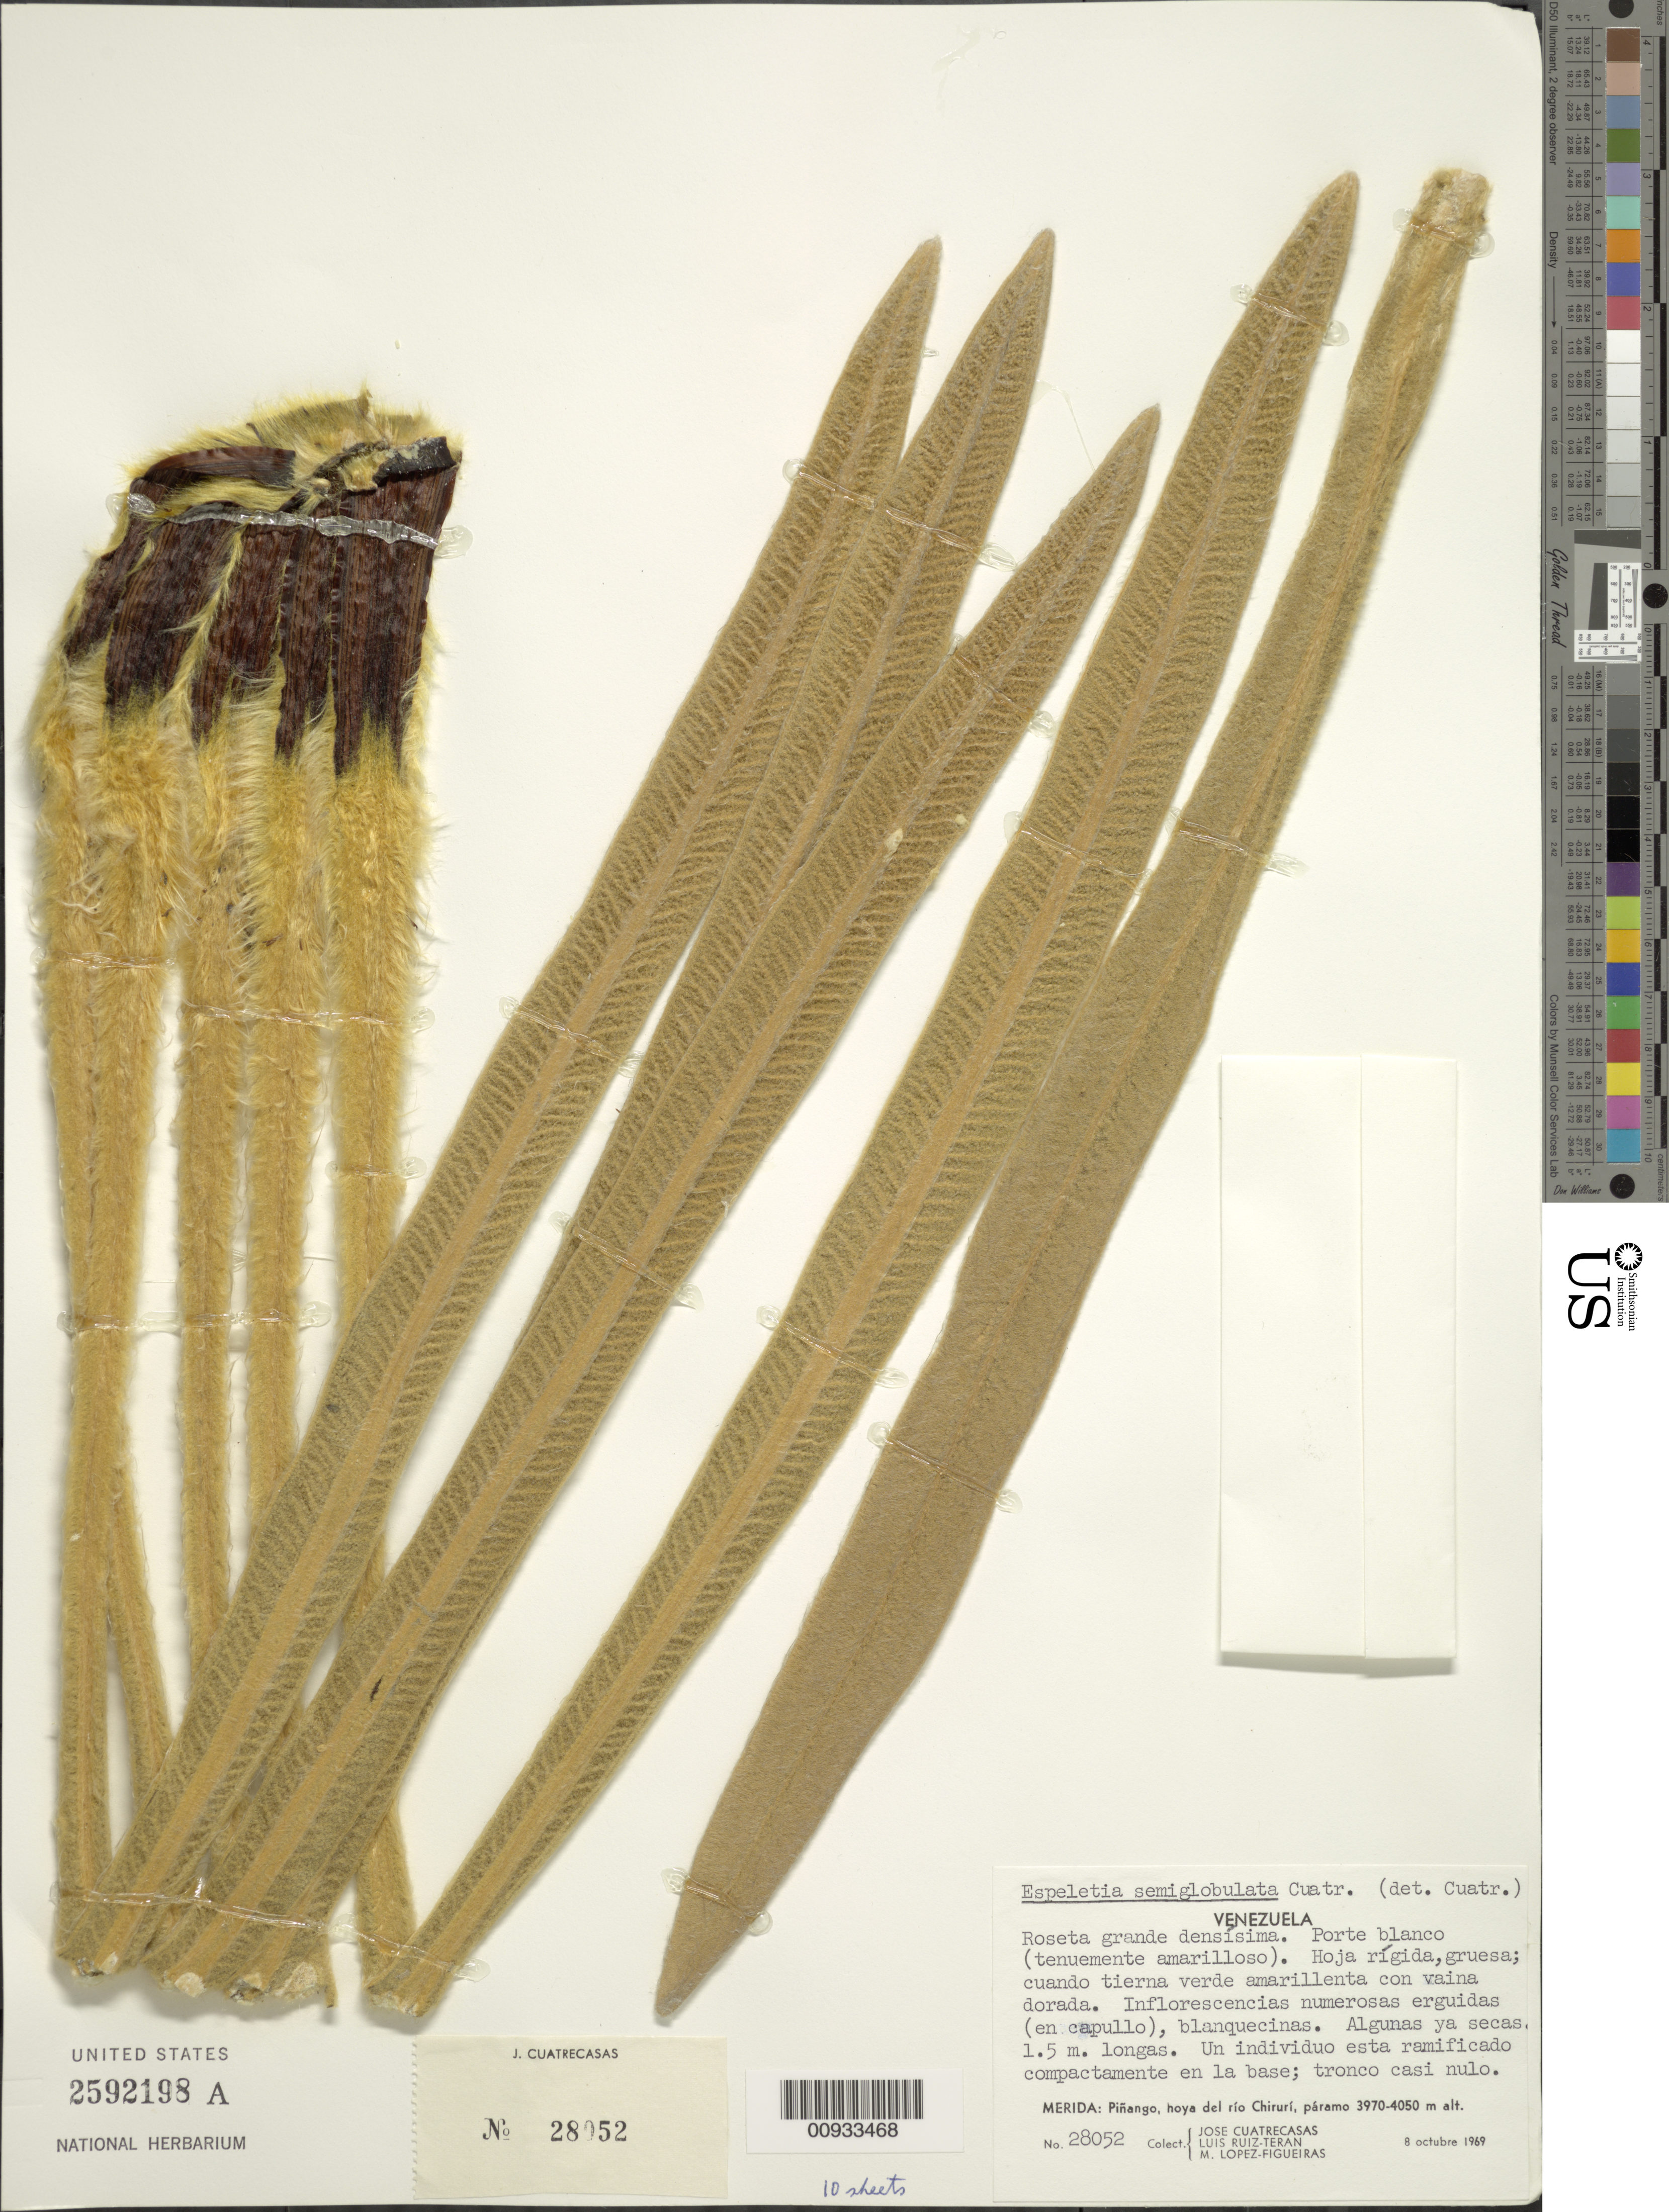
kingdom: Plantae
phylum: Tracheophyta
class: Magnoliopsida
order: Asterales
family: Asteraceae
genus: Espeletia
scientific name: Espeletia semiglobulata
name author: Cuatrec.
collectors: J. Cuatrecasas, L. Teran & M. López Figueiras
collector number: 28052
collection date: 1969-10-08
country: Venezuela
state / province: Mérida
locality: Pinango, hoya del rio Chiruri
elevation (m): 3970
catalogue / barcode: US 2592198A